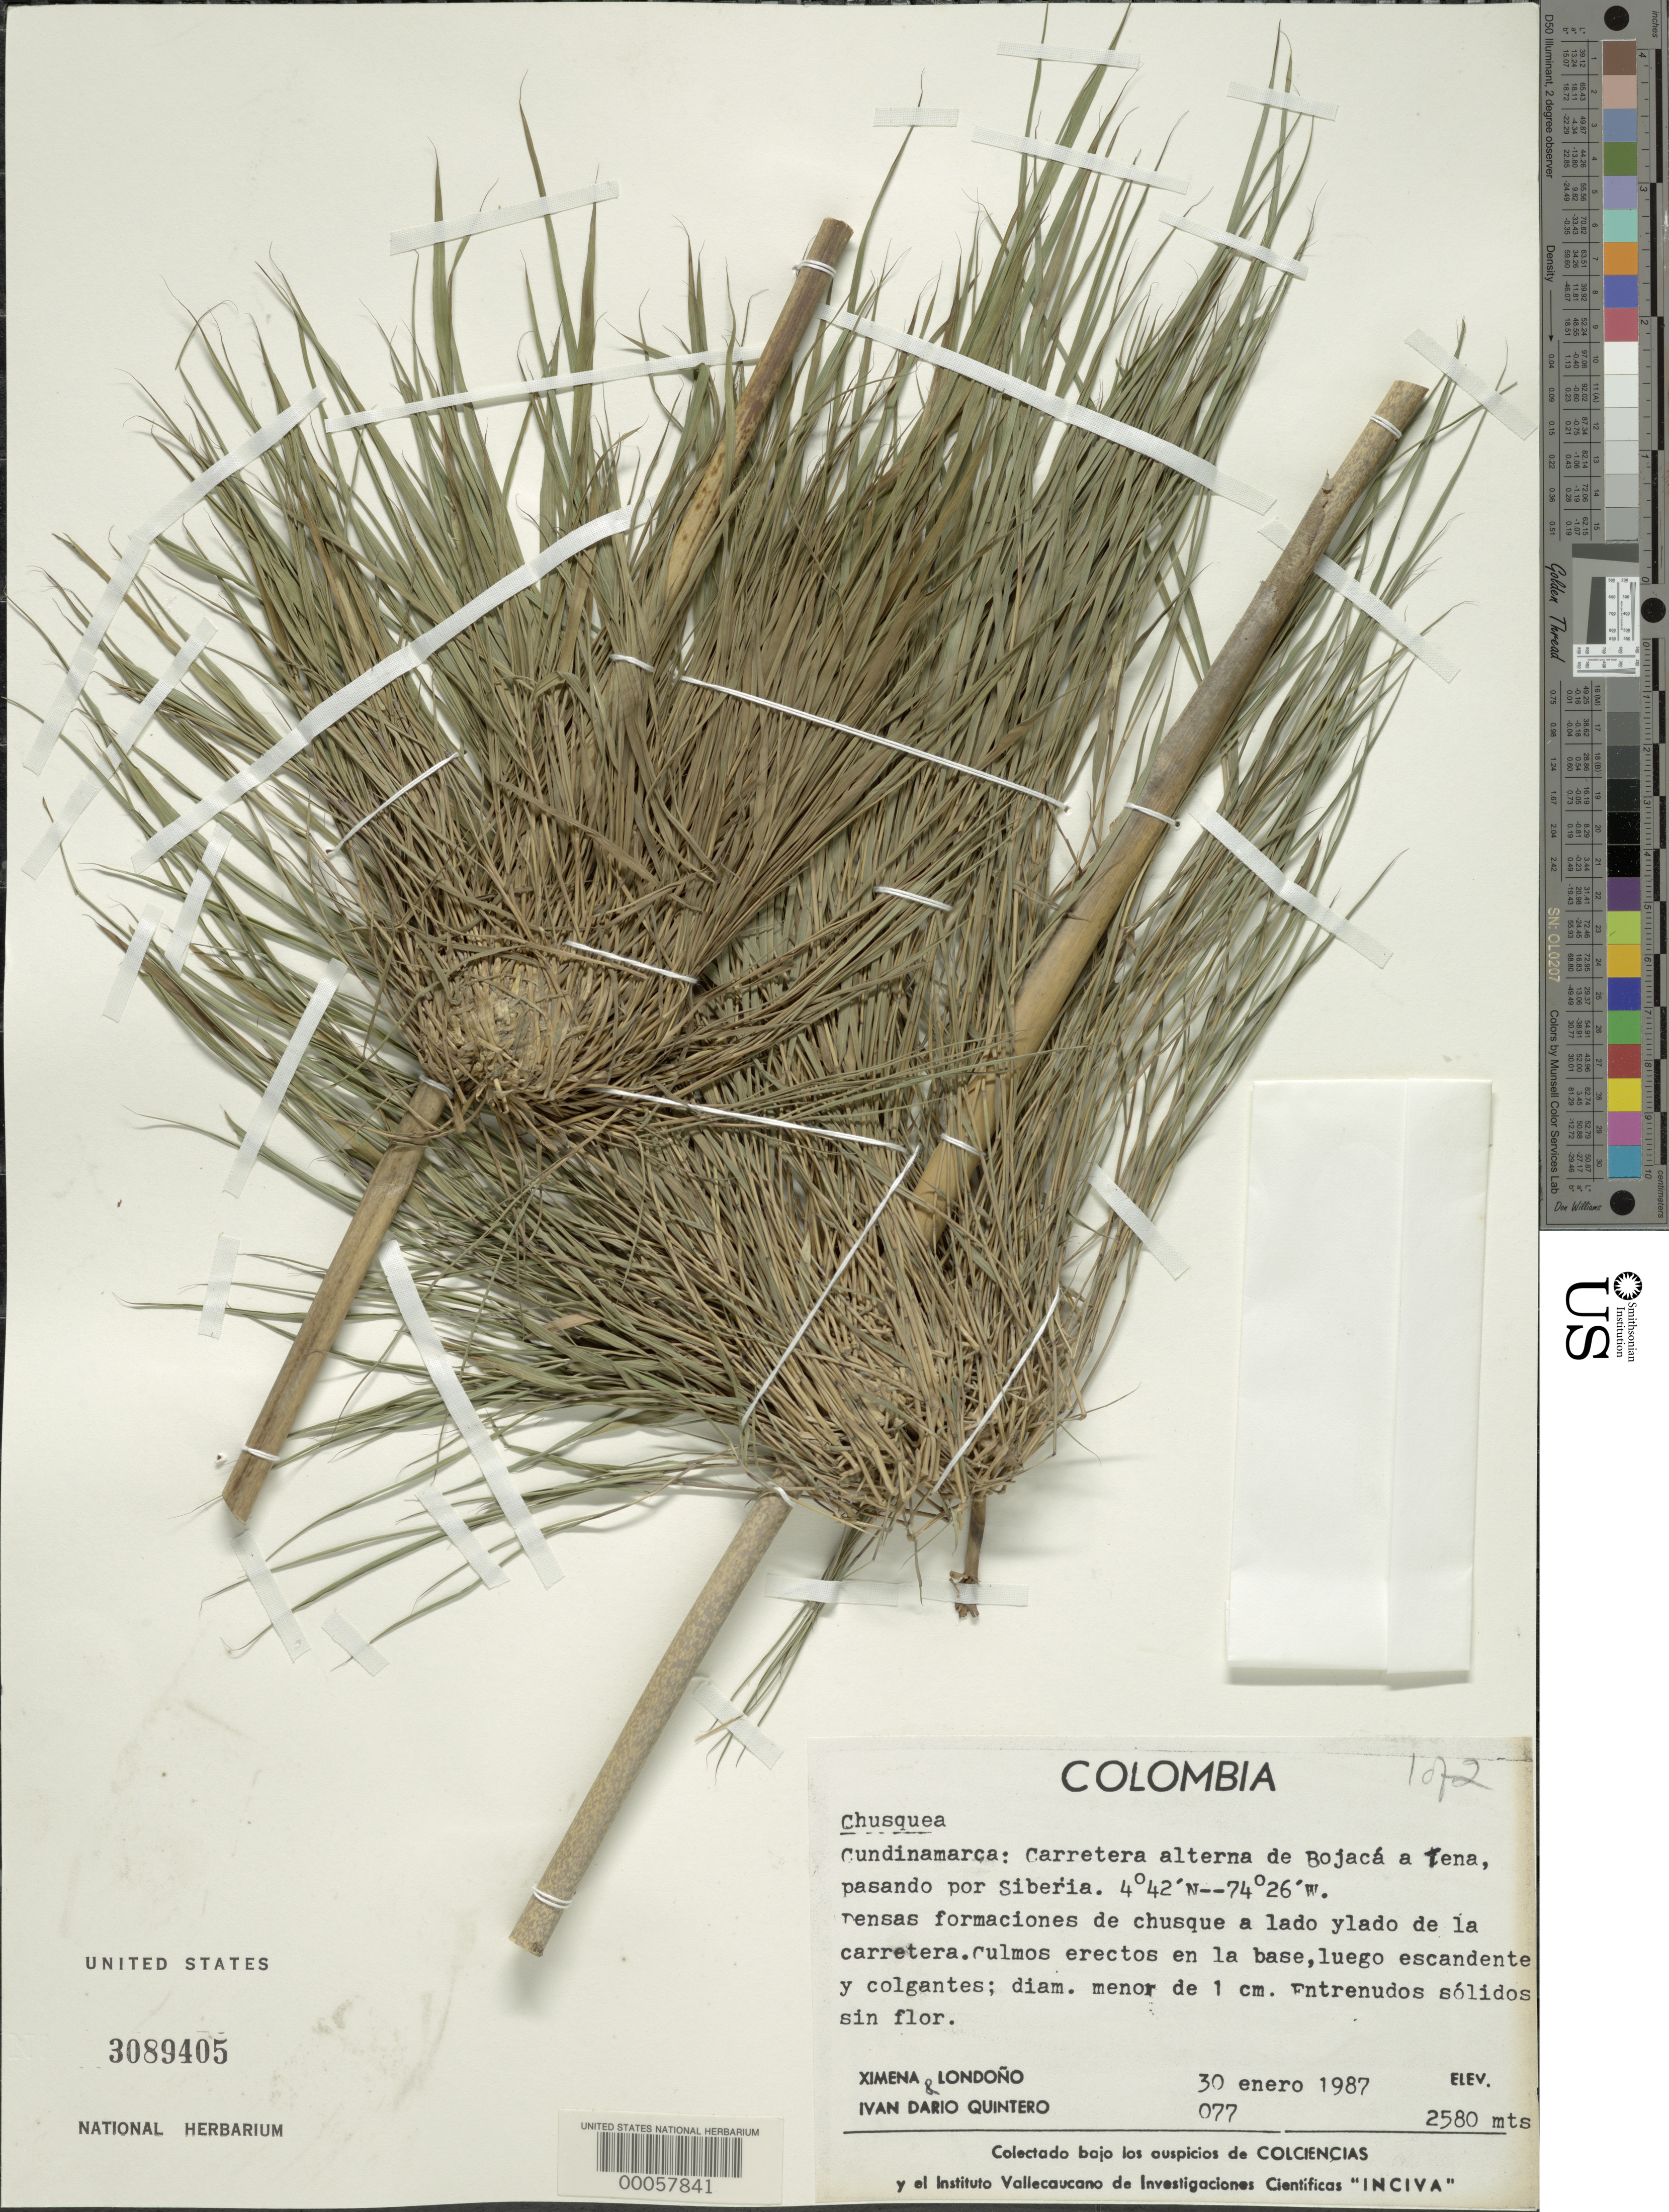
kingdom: Plantae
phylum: Tracheophyta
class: Liliopsida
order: Poales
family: Poaceae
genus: Chusquea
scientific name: Chusquea sp.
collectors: X. Londoño & I. Quintero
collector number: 077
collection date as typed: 30 Jan 1987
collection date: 1987-01-30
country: Colombia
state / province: Cundinamarca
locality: Alternate road from Bojaca to Tena, Passing thru Siberia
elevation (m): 2580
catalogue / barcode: US 3089405